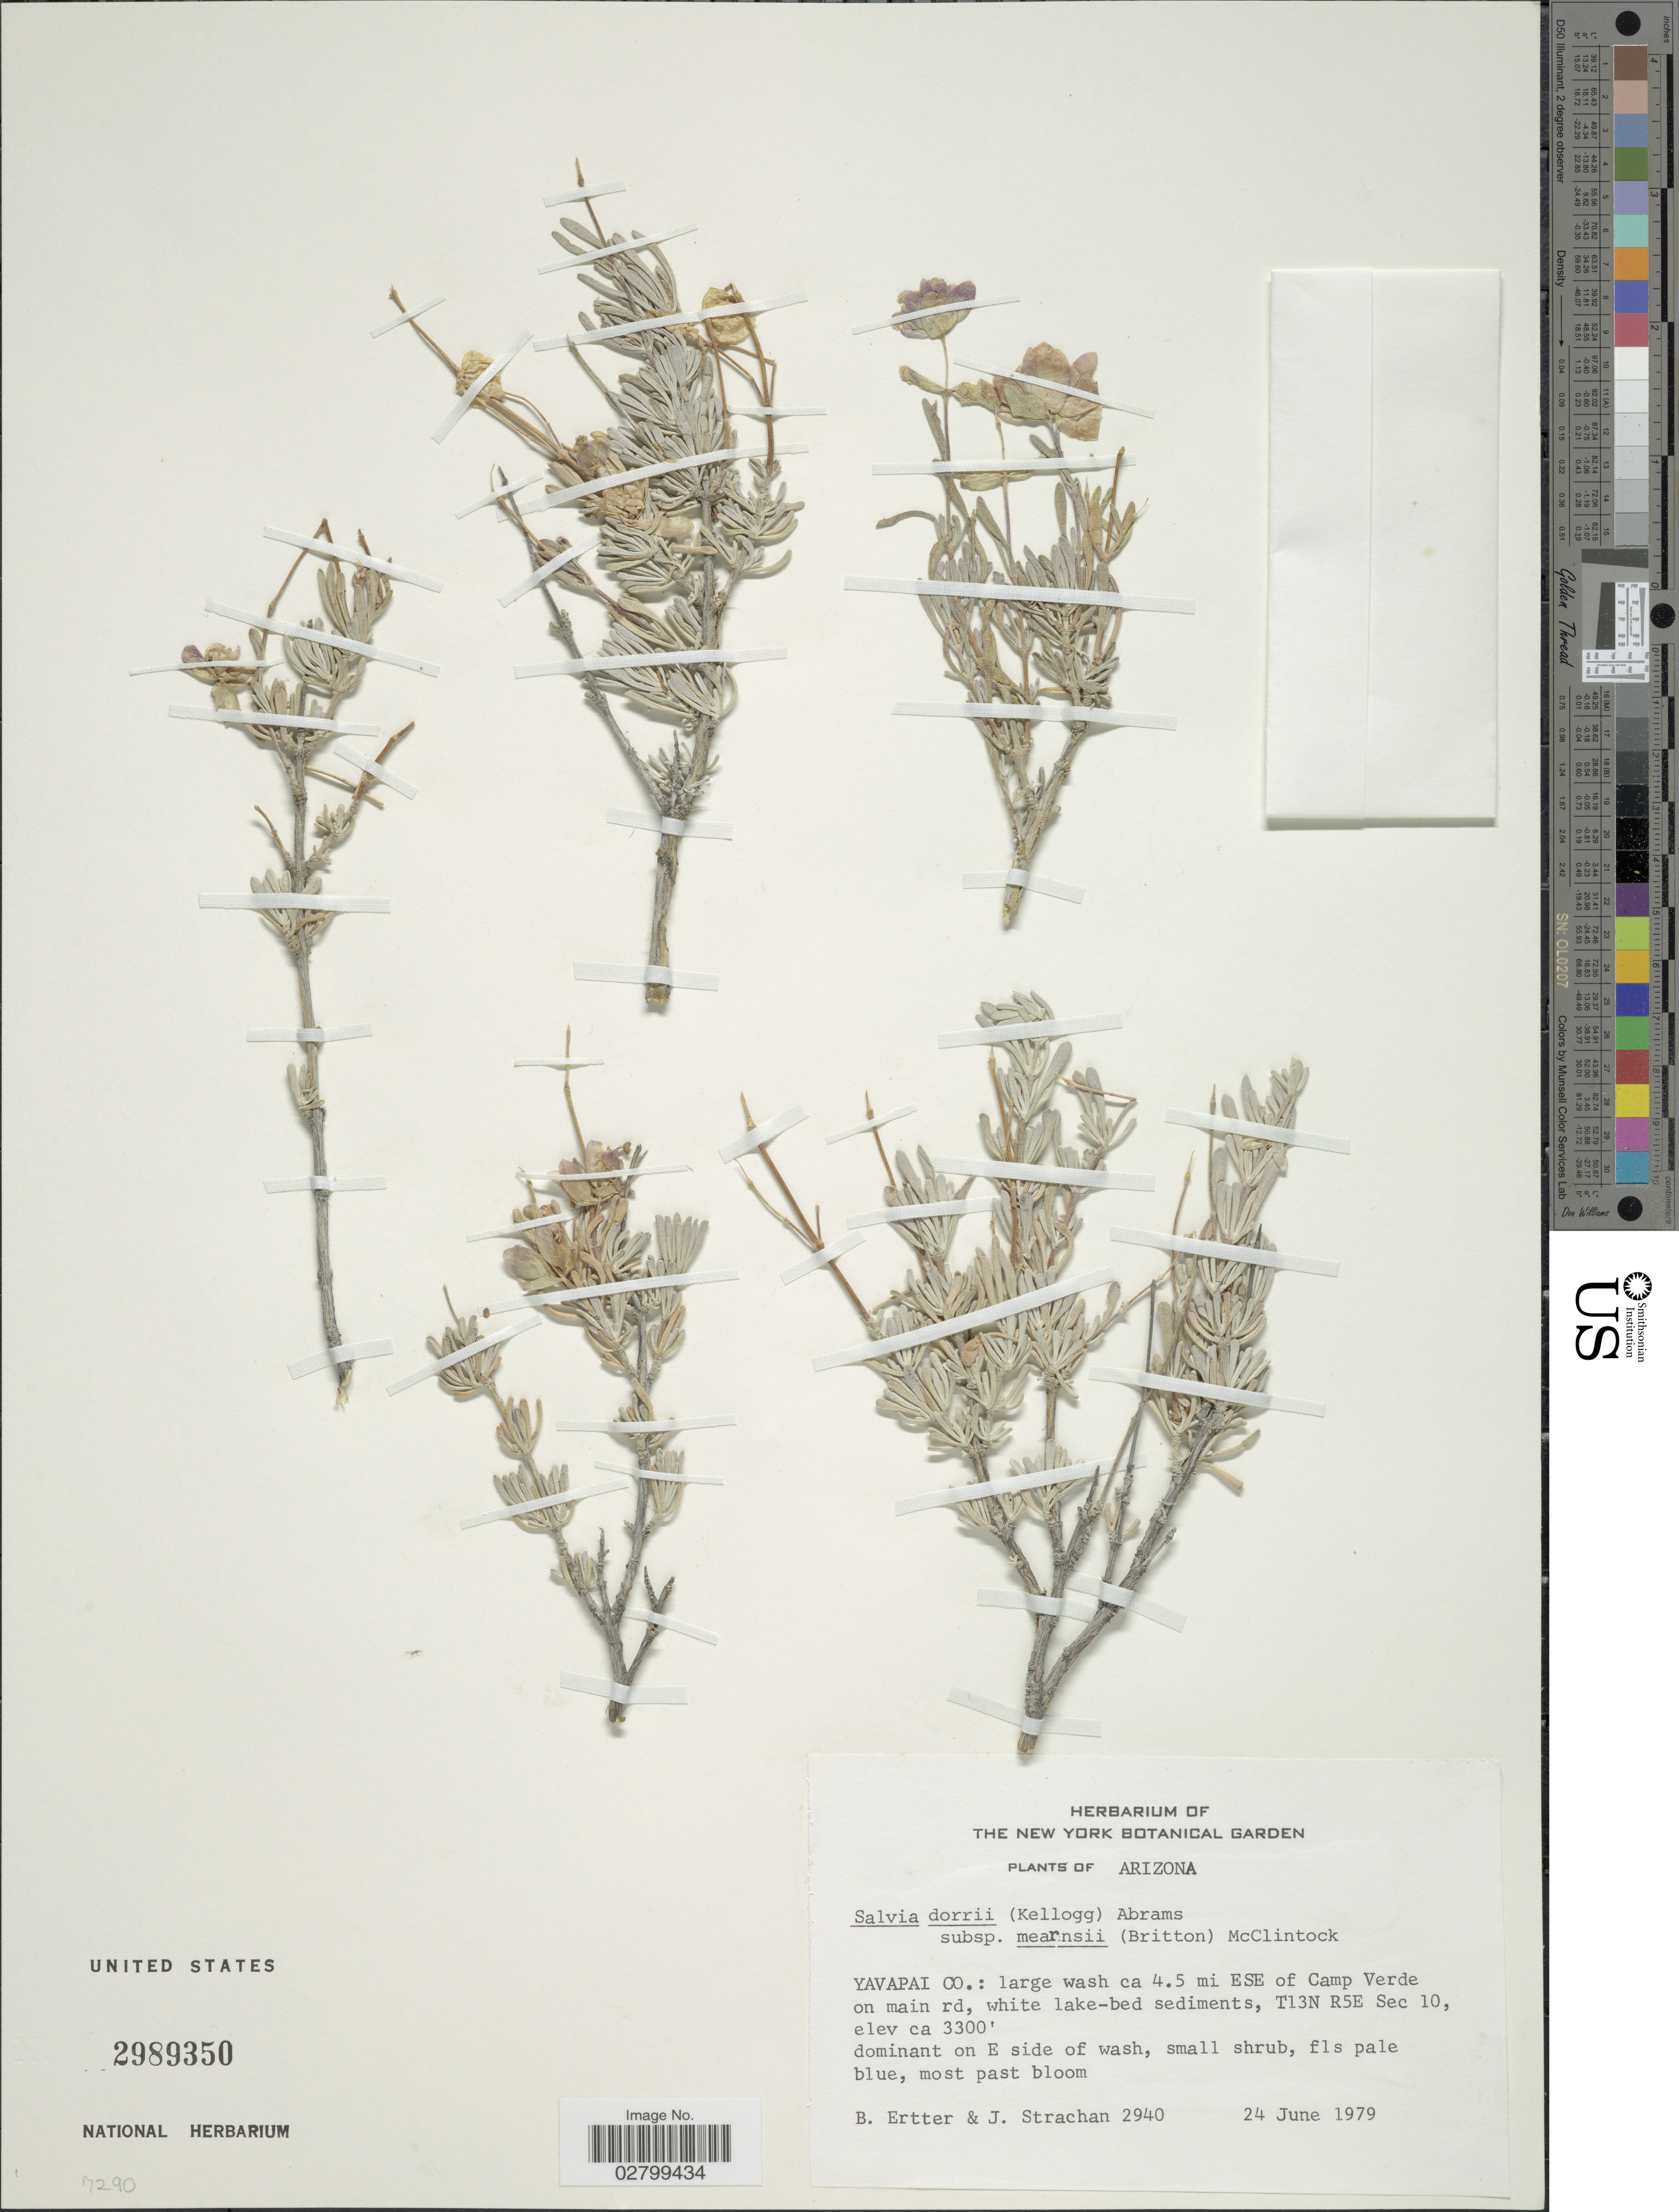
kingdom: Plantae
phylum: Tracheophyta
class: Magnoliopsida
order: Lamiales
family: Lamiaceae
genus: Salvia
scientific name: Salvia dorrii subsp. mearnsii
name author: (Britton) E. M. McClint.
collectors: B. Ertter & J. Strachan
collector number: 2940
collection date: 1979-06-24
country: United States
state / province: Arizona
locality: Yavapai Co.: large wash ca. 4.5 mi ESE of Camp Verde on main rd, white lake-bed sediments, T13N R5E Sec 10, dominant on E side of wash.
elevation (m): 1006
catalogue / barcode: US 2989350